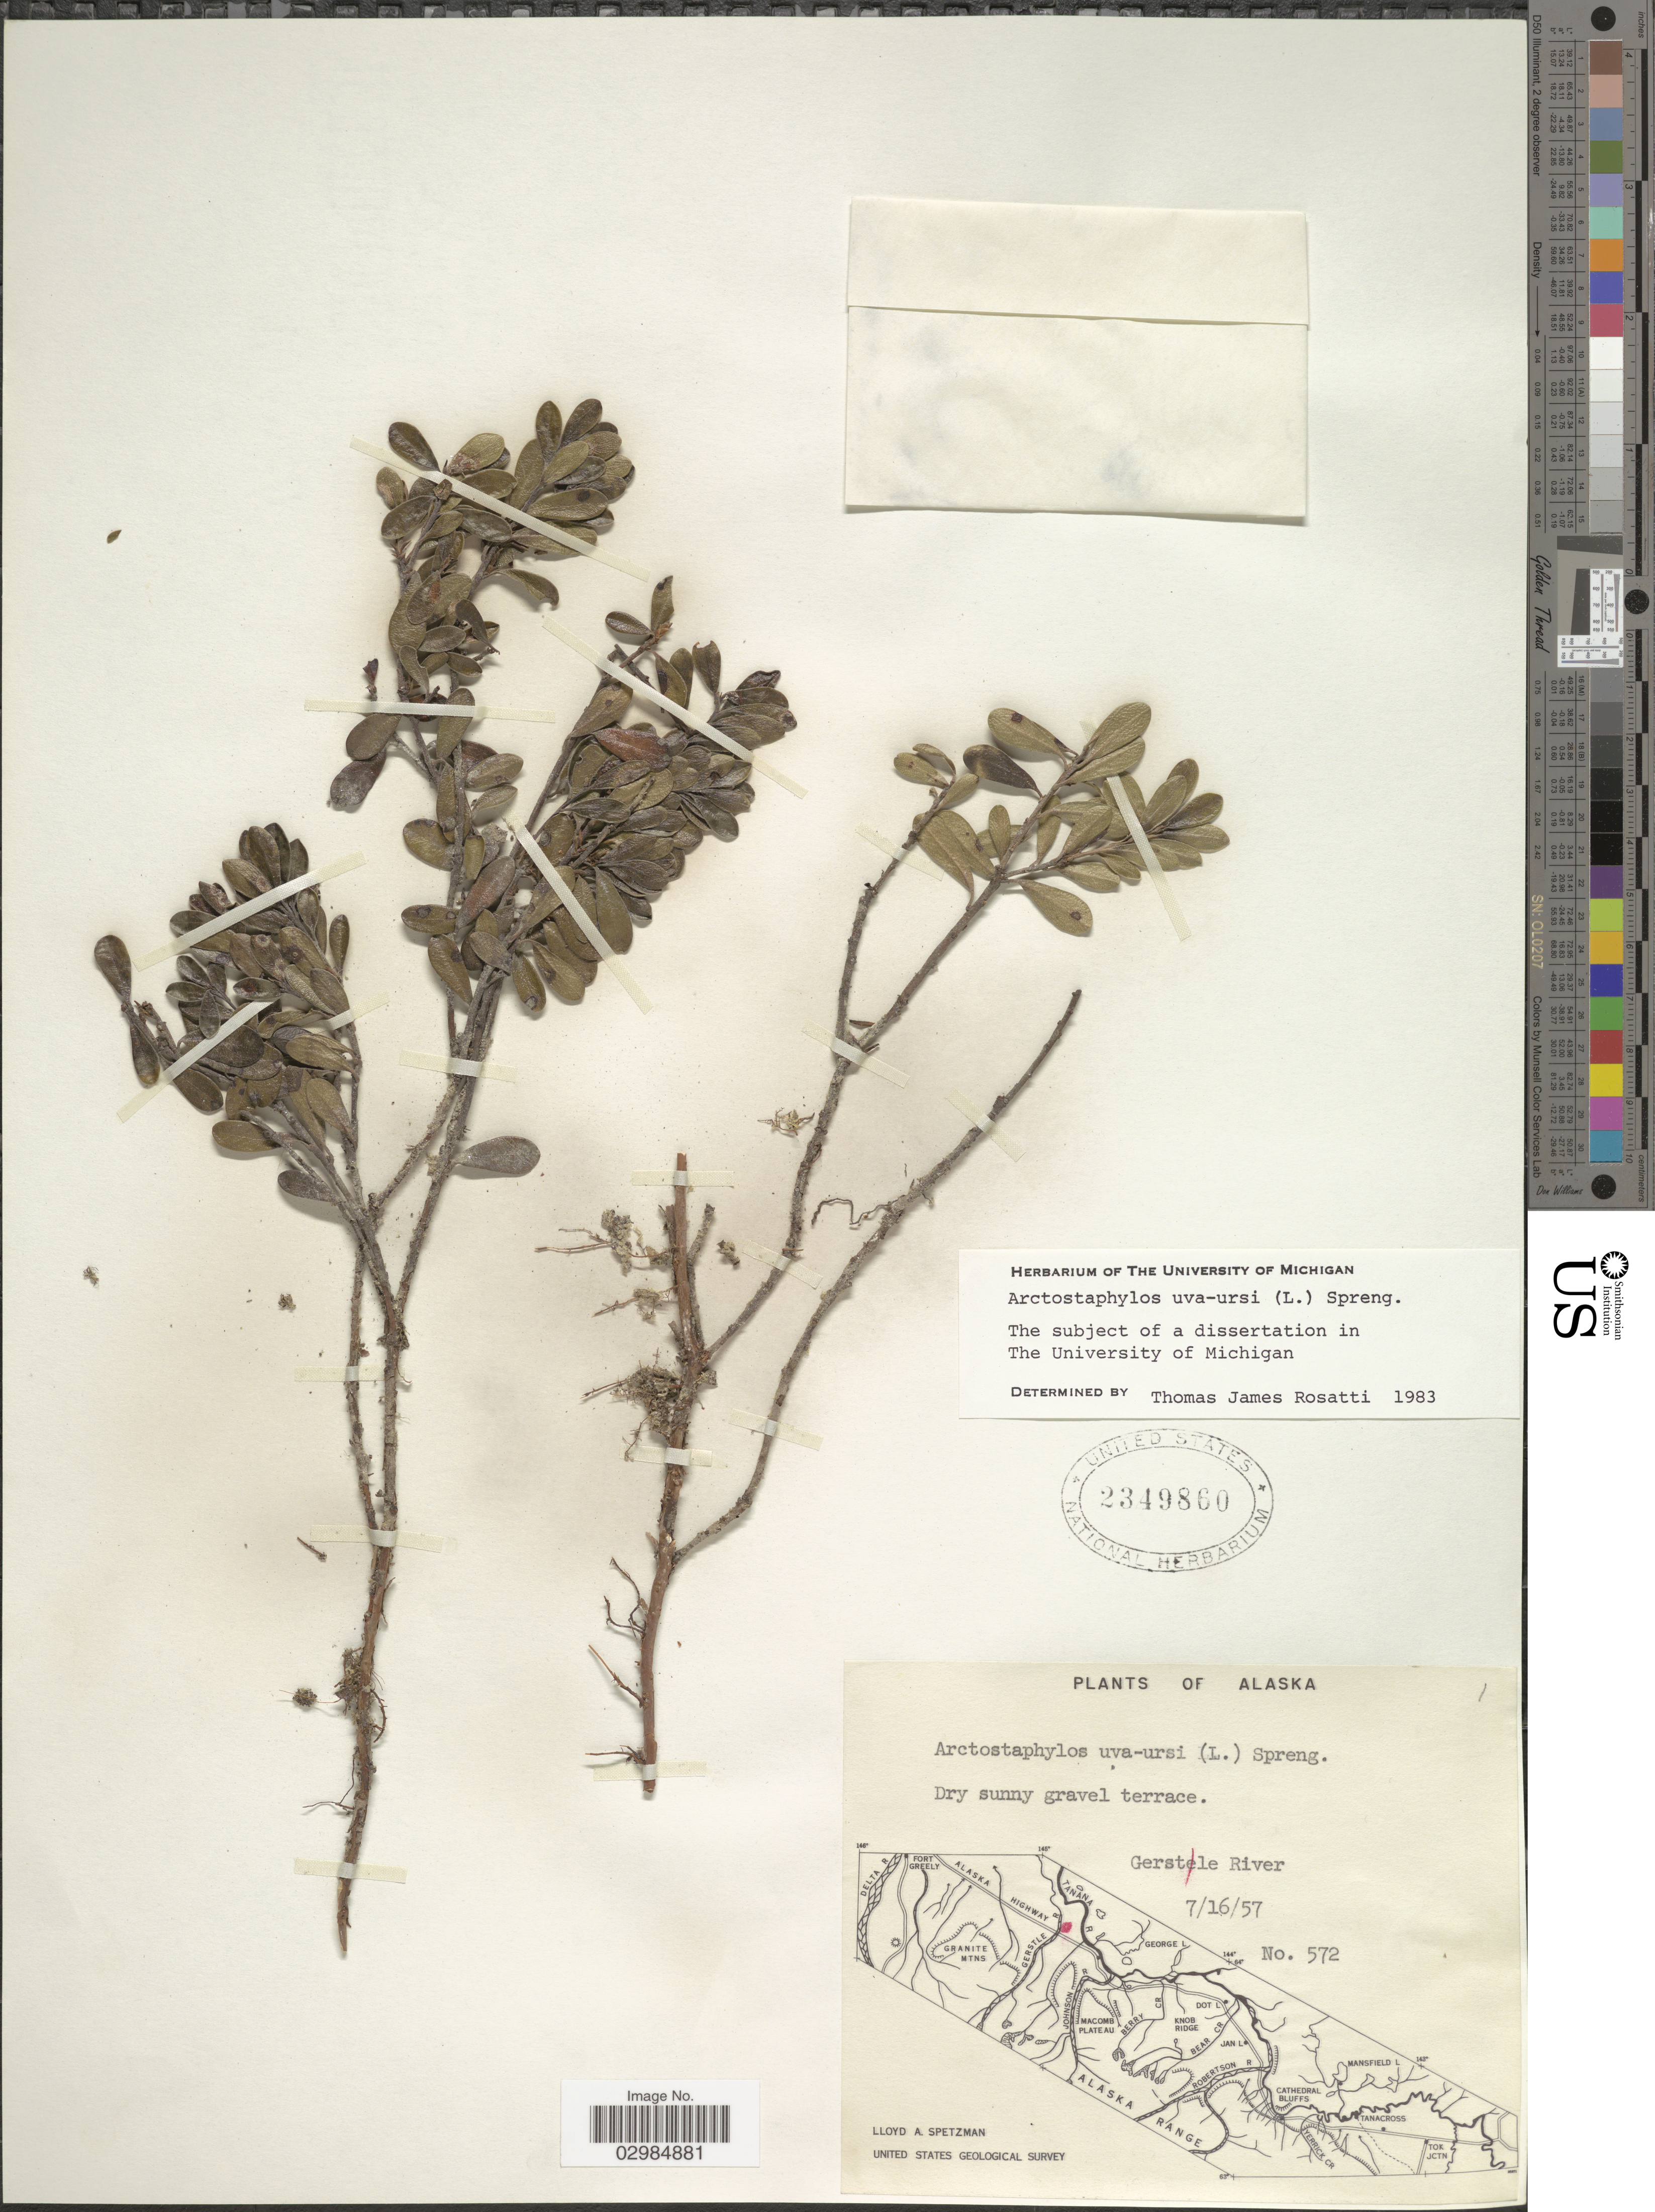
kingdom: Plantae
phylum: Tracheophyta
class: Magnoliopsida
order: Ericales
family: Ericaceae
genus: Arctostaphylos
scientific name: Arctostaphylos uva-ursi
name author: (L.) Spreng.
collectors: L. Spetzman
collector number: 572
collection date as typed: Transcribed d/m/y: 16/7/57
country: United States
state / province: Alaska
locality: Gerstle River.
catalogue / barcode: US 2349860